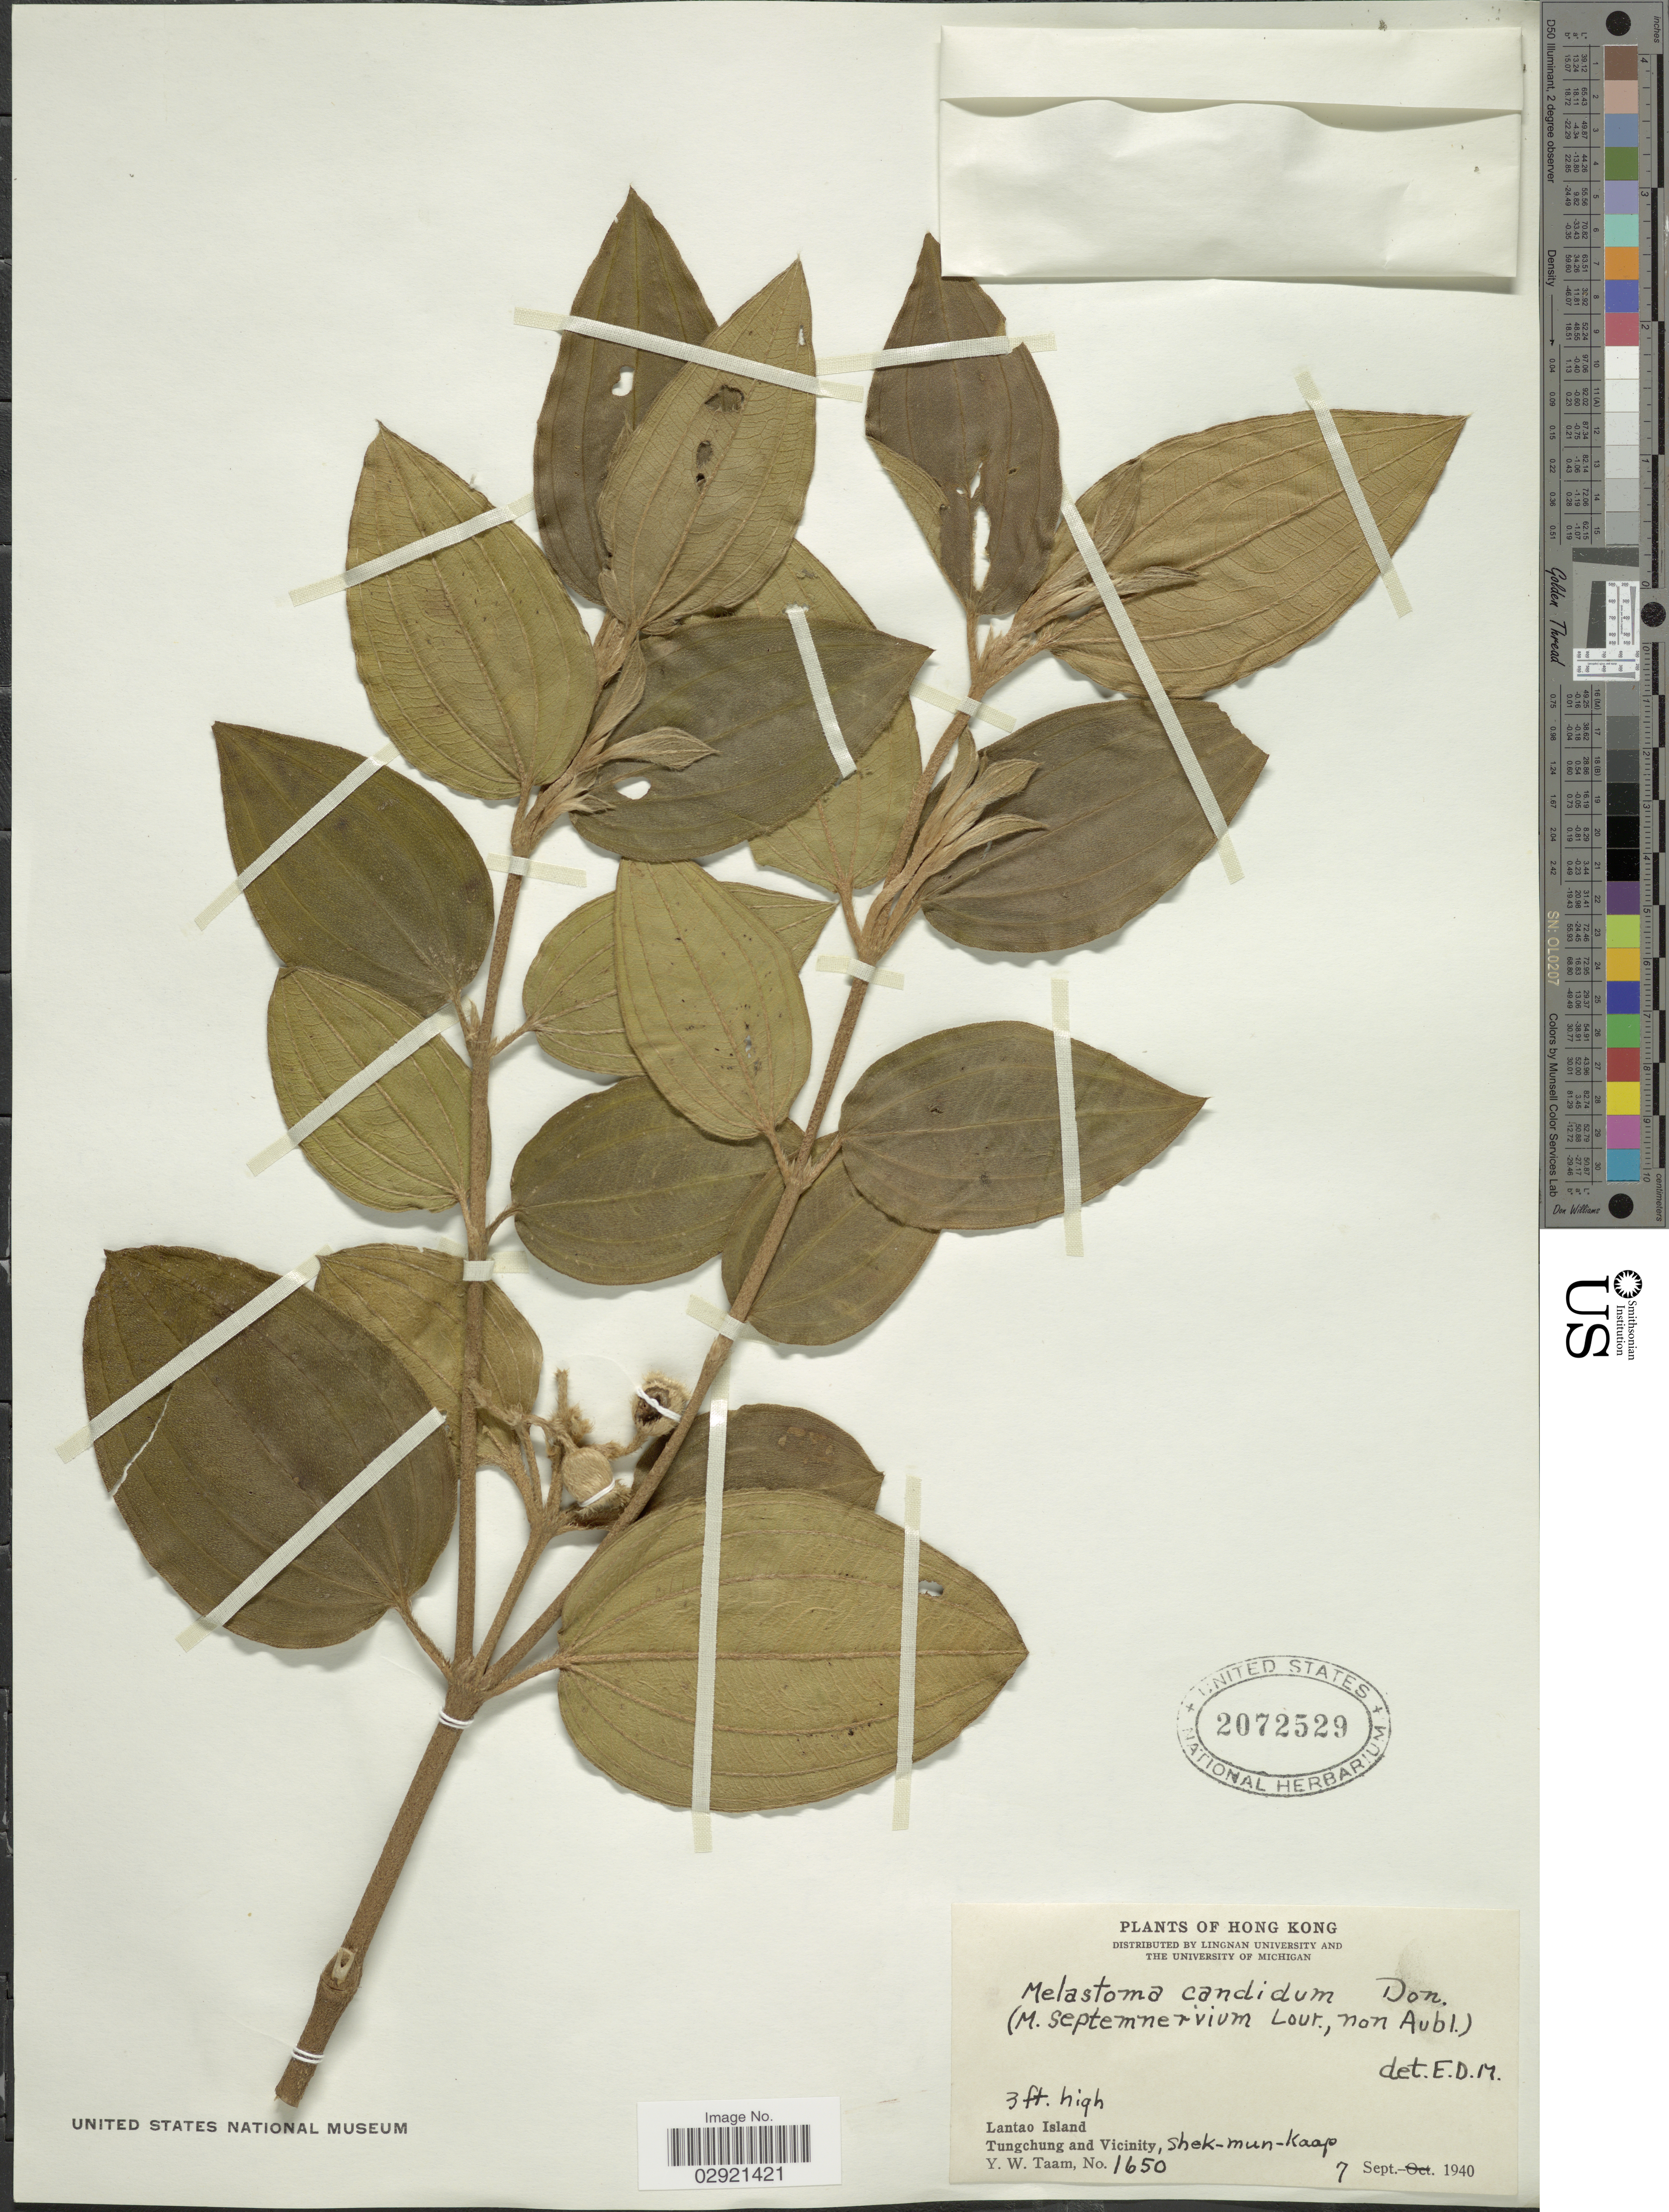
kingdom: Plantae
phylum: Tracheophyta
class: Magnoliopsida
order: Myrtales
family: Melastomataceae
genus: Melastoma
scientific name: Melastoma candidum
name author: D. Don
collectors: Y. W. Taam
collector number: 1650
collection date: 1940-09-07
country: China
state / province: Hong Kong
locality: Lantao Island. Tungchung and Vicinity, Shek-mun-Kaap.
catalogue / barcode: US 2072529